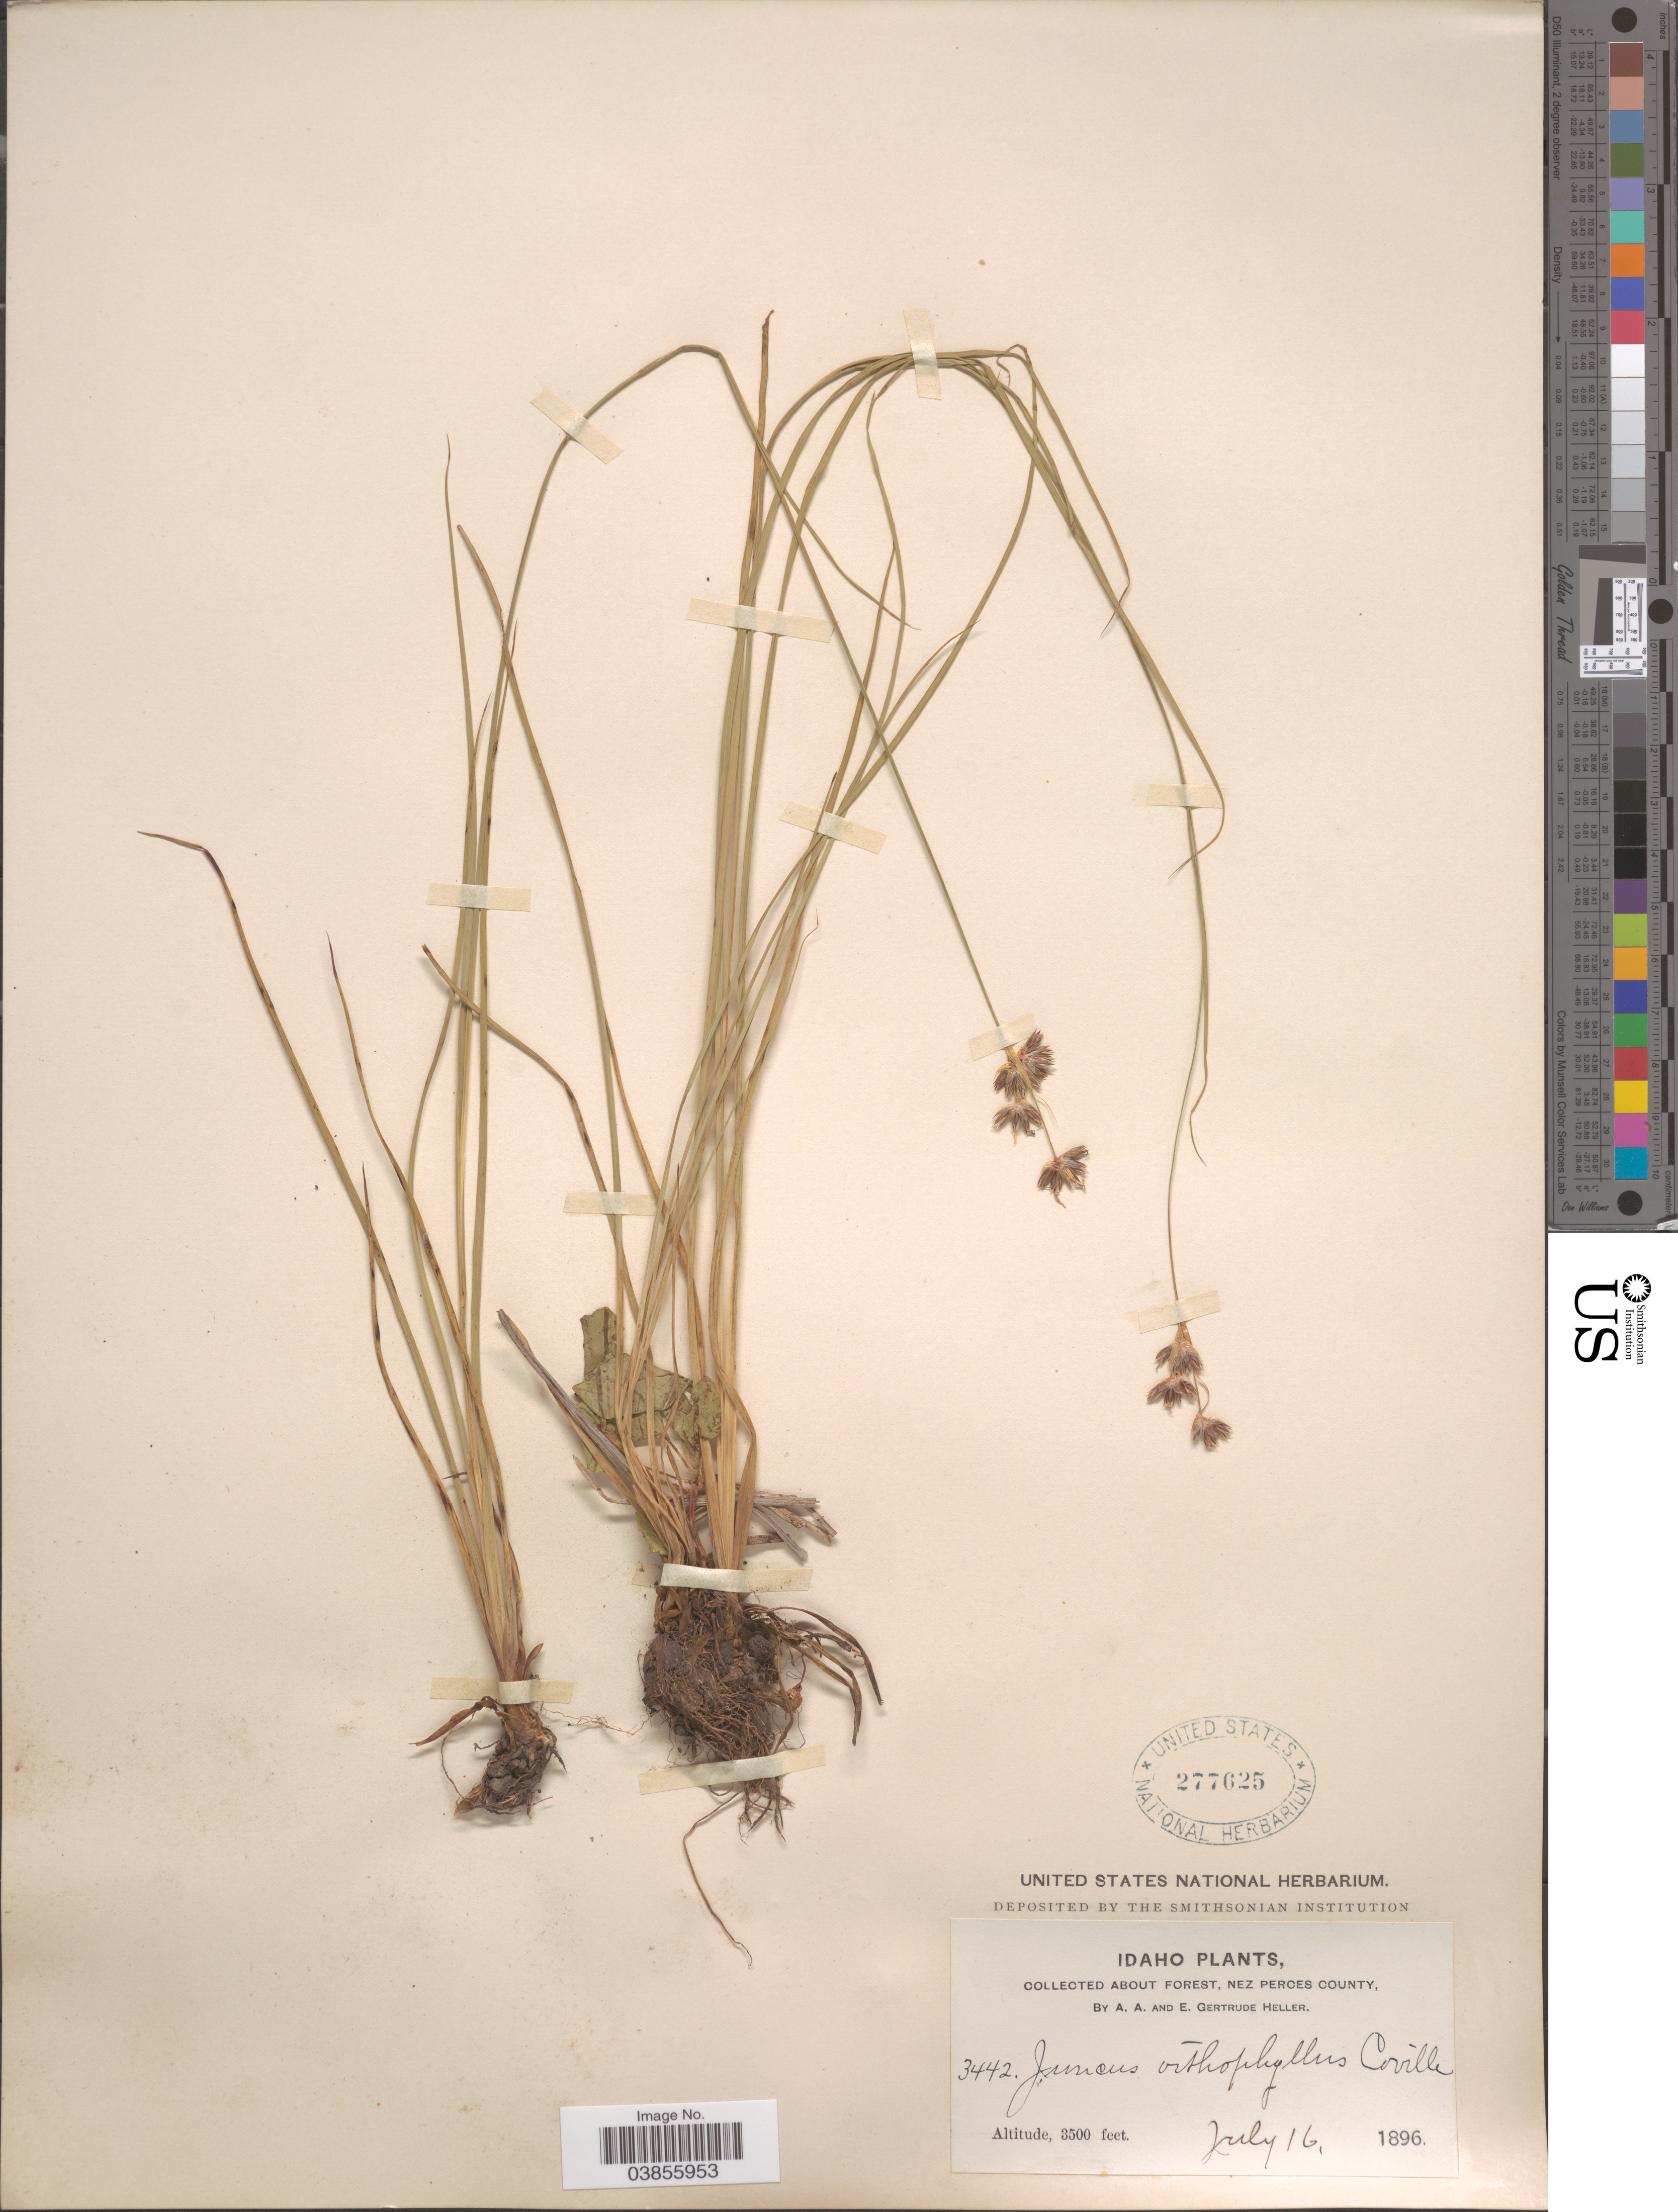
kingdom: Plantae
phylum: Tracheophyta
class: Liliopsida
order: Poales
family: Juncaceae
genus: Juncus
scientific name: Juncus orthophyllus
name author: Coville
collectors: A. A. Heller & E. G. Heller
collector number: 3442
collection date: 1896-07-16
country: United States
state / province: Idaho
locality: About Forest, Nez Perces County.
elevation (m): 1067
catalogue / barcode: US 277625